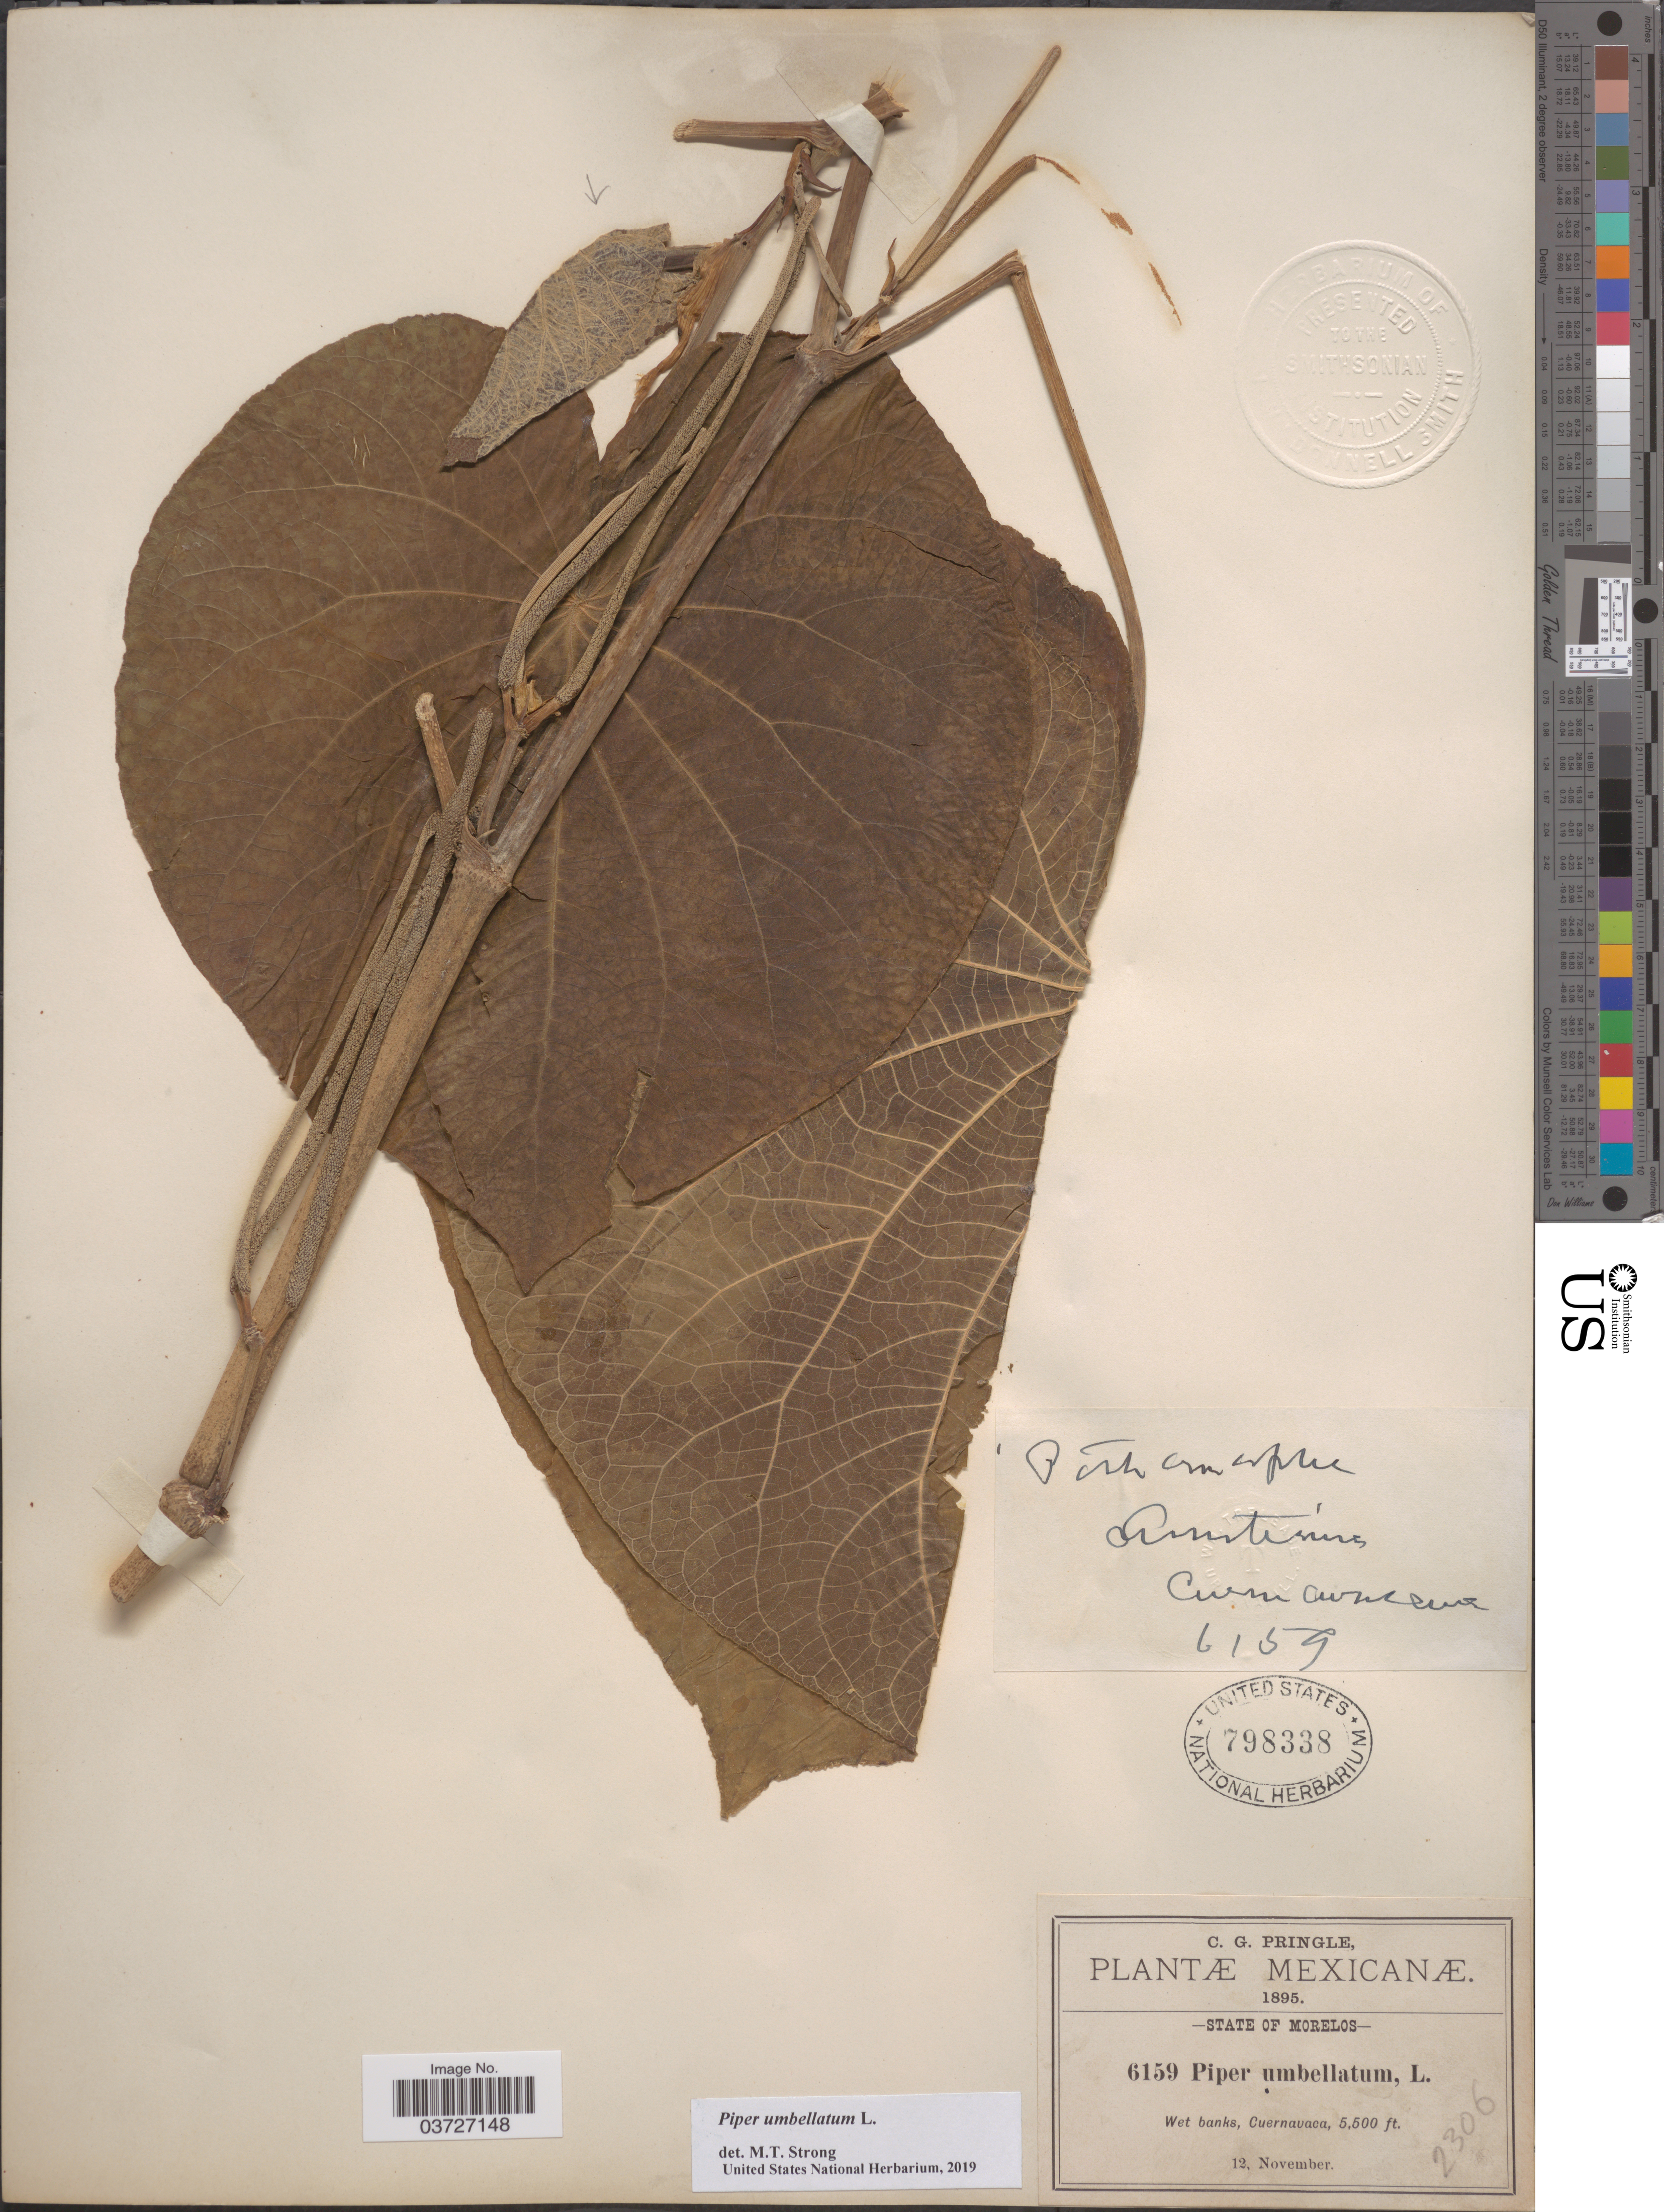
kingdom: Plantae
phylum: Tracheophyta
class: Magnoliopsida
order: Piperales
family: Piperaceae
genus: Piper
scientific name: Piper umbellatum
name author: L.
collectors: C. G. Pringle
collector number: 6159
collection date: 1895-11-12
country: Mexico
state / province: Morelos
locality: Wet banks, Cuernavaca.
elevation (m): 1676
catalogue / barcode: US 798338